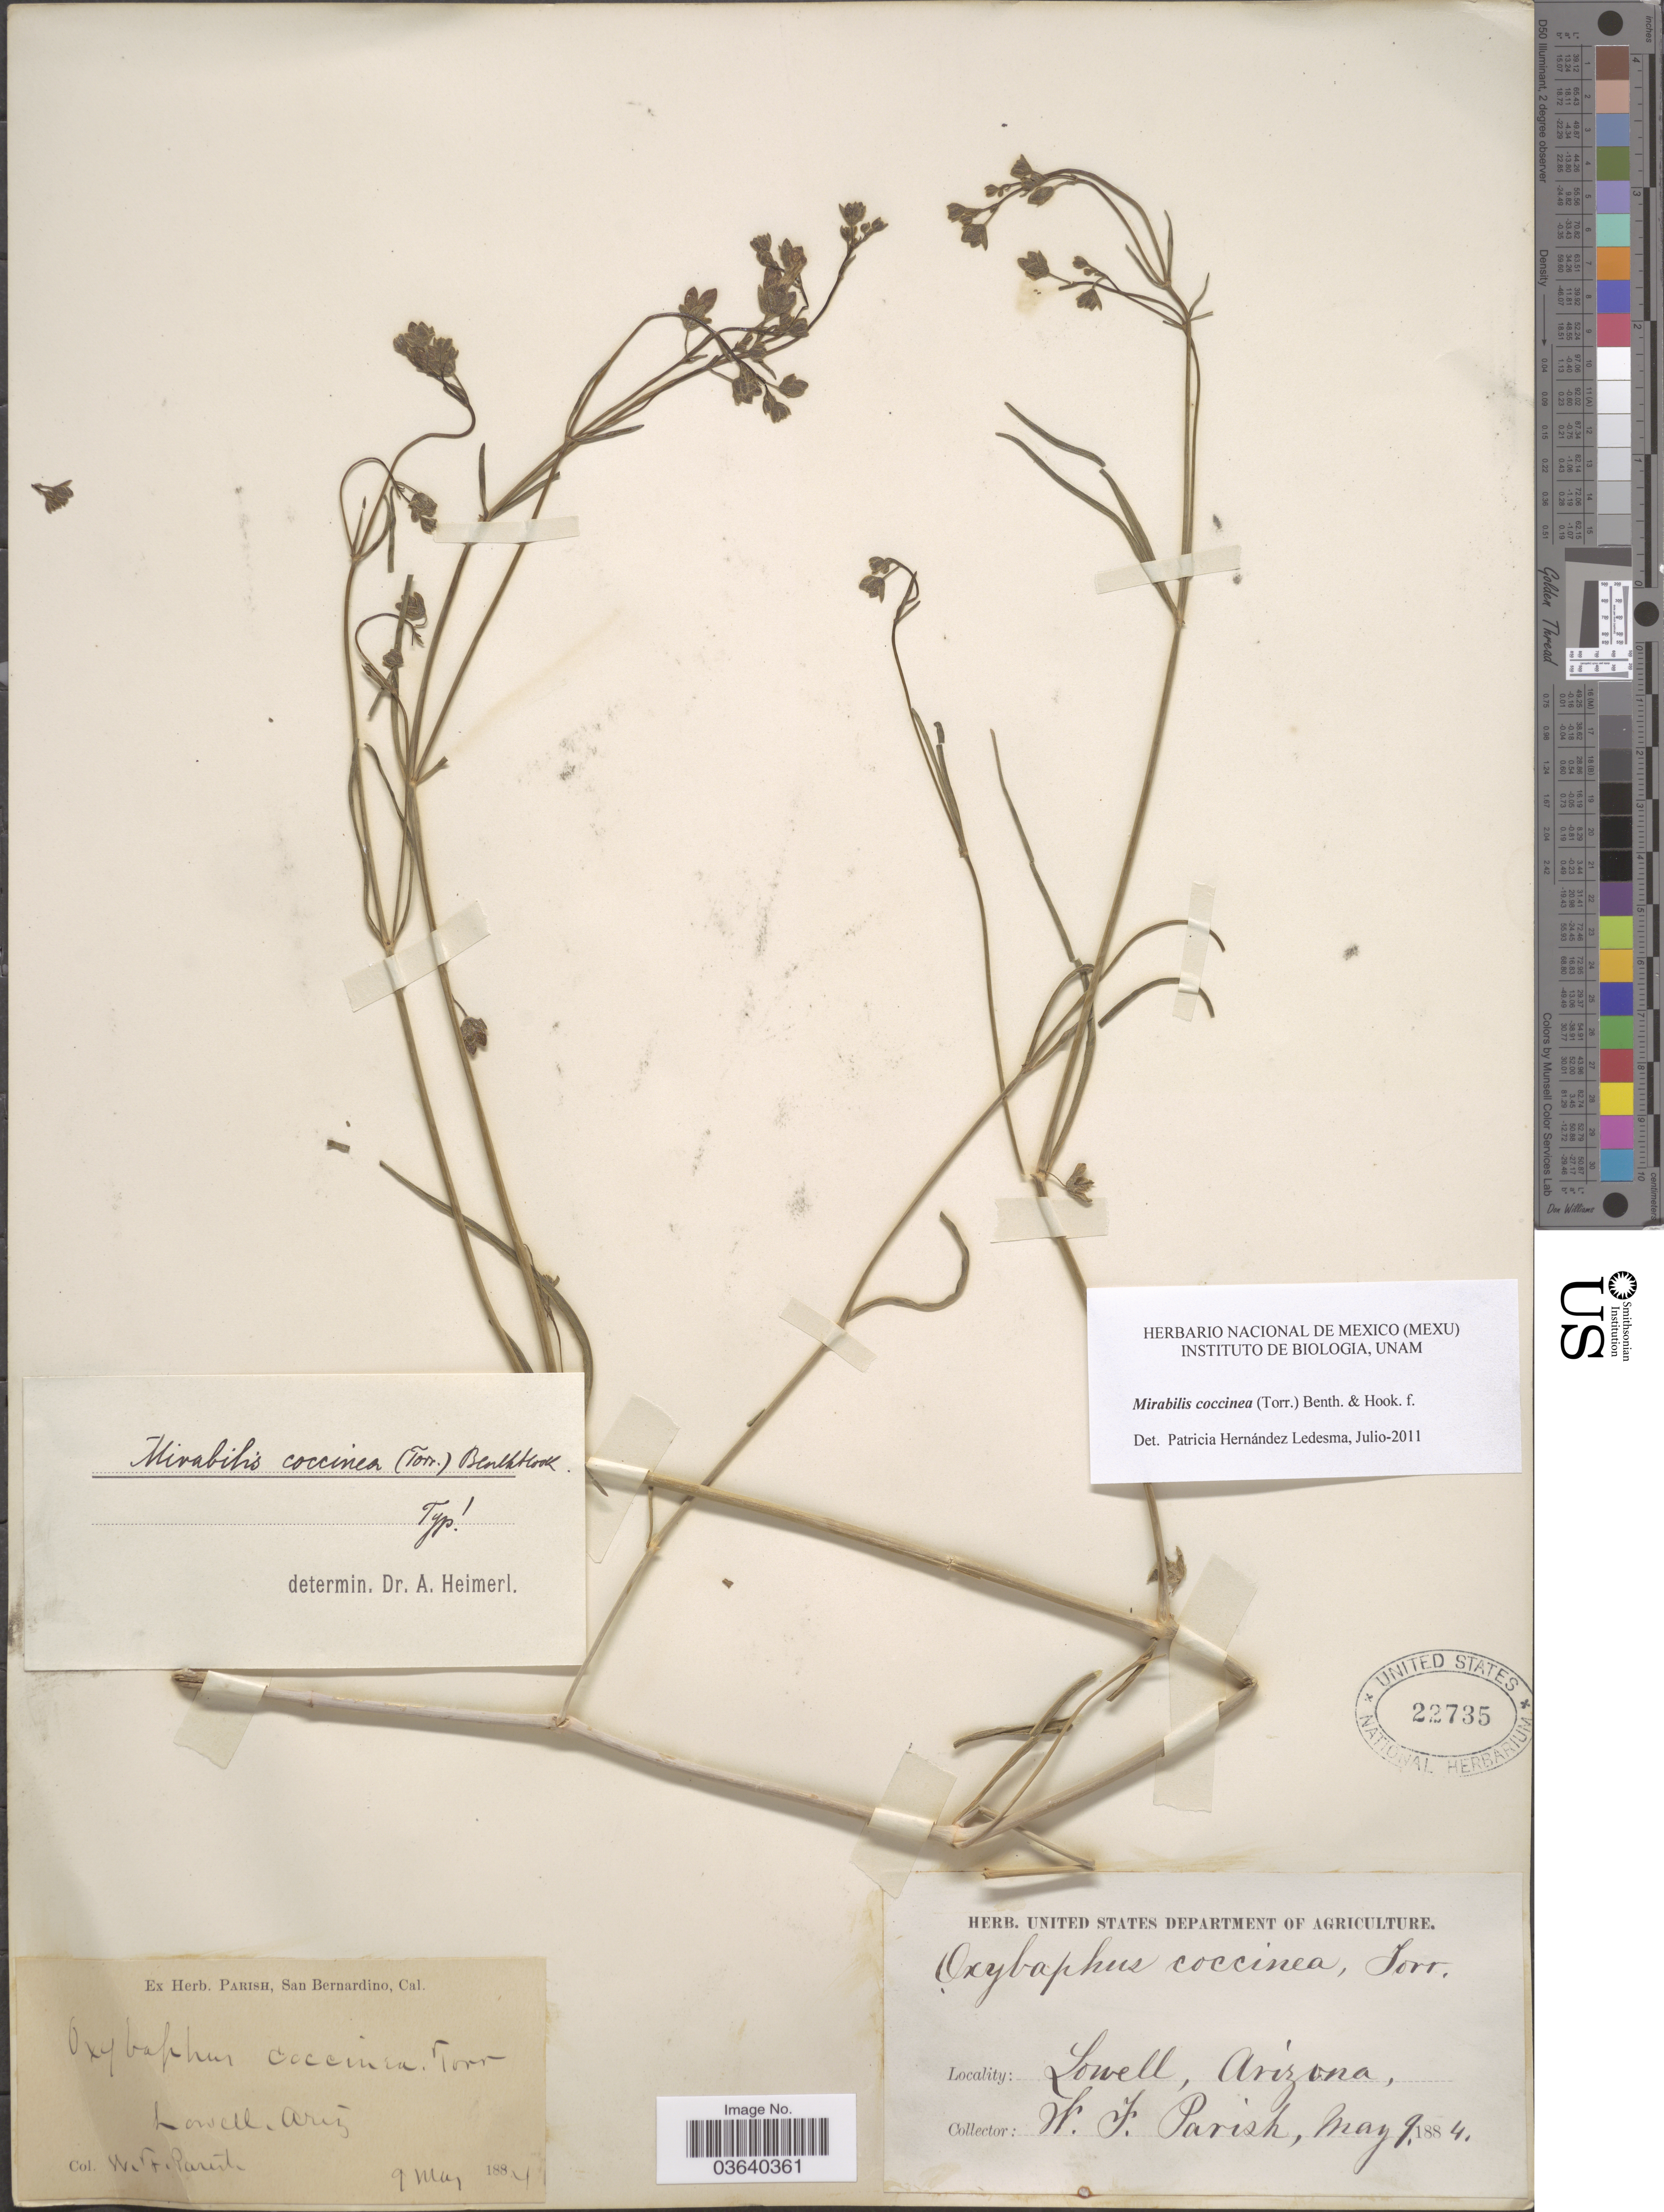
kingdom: Plantae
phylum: Tracheophyta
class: Magnoliopsida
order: Caryophyllales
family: Nyctaginaceae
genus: Mirabilis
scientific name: Mirabilis coccinea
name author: (Torr.) Benth. & Hook. f.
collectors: W. F. Parish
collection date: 1884-05-09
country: United States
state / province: Arizona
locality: Lowell.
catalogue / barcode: US 22735